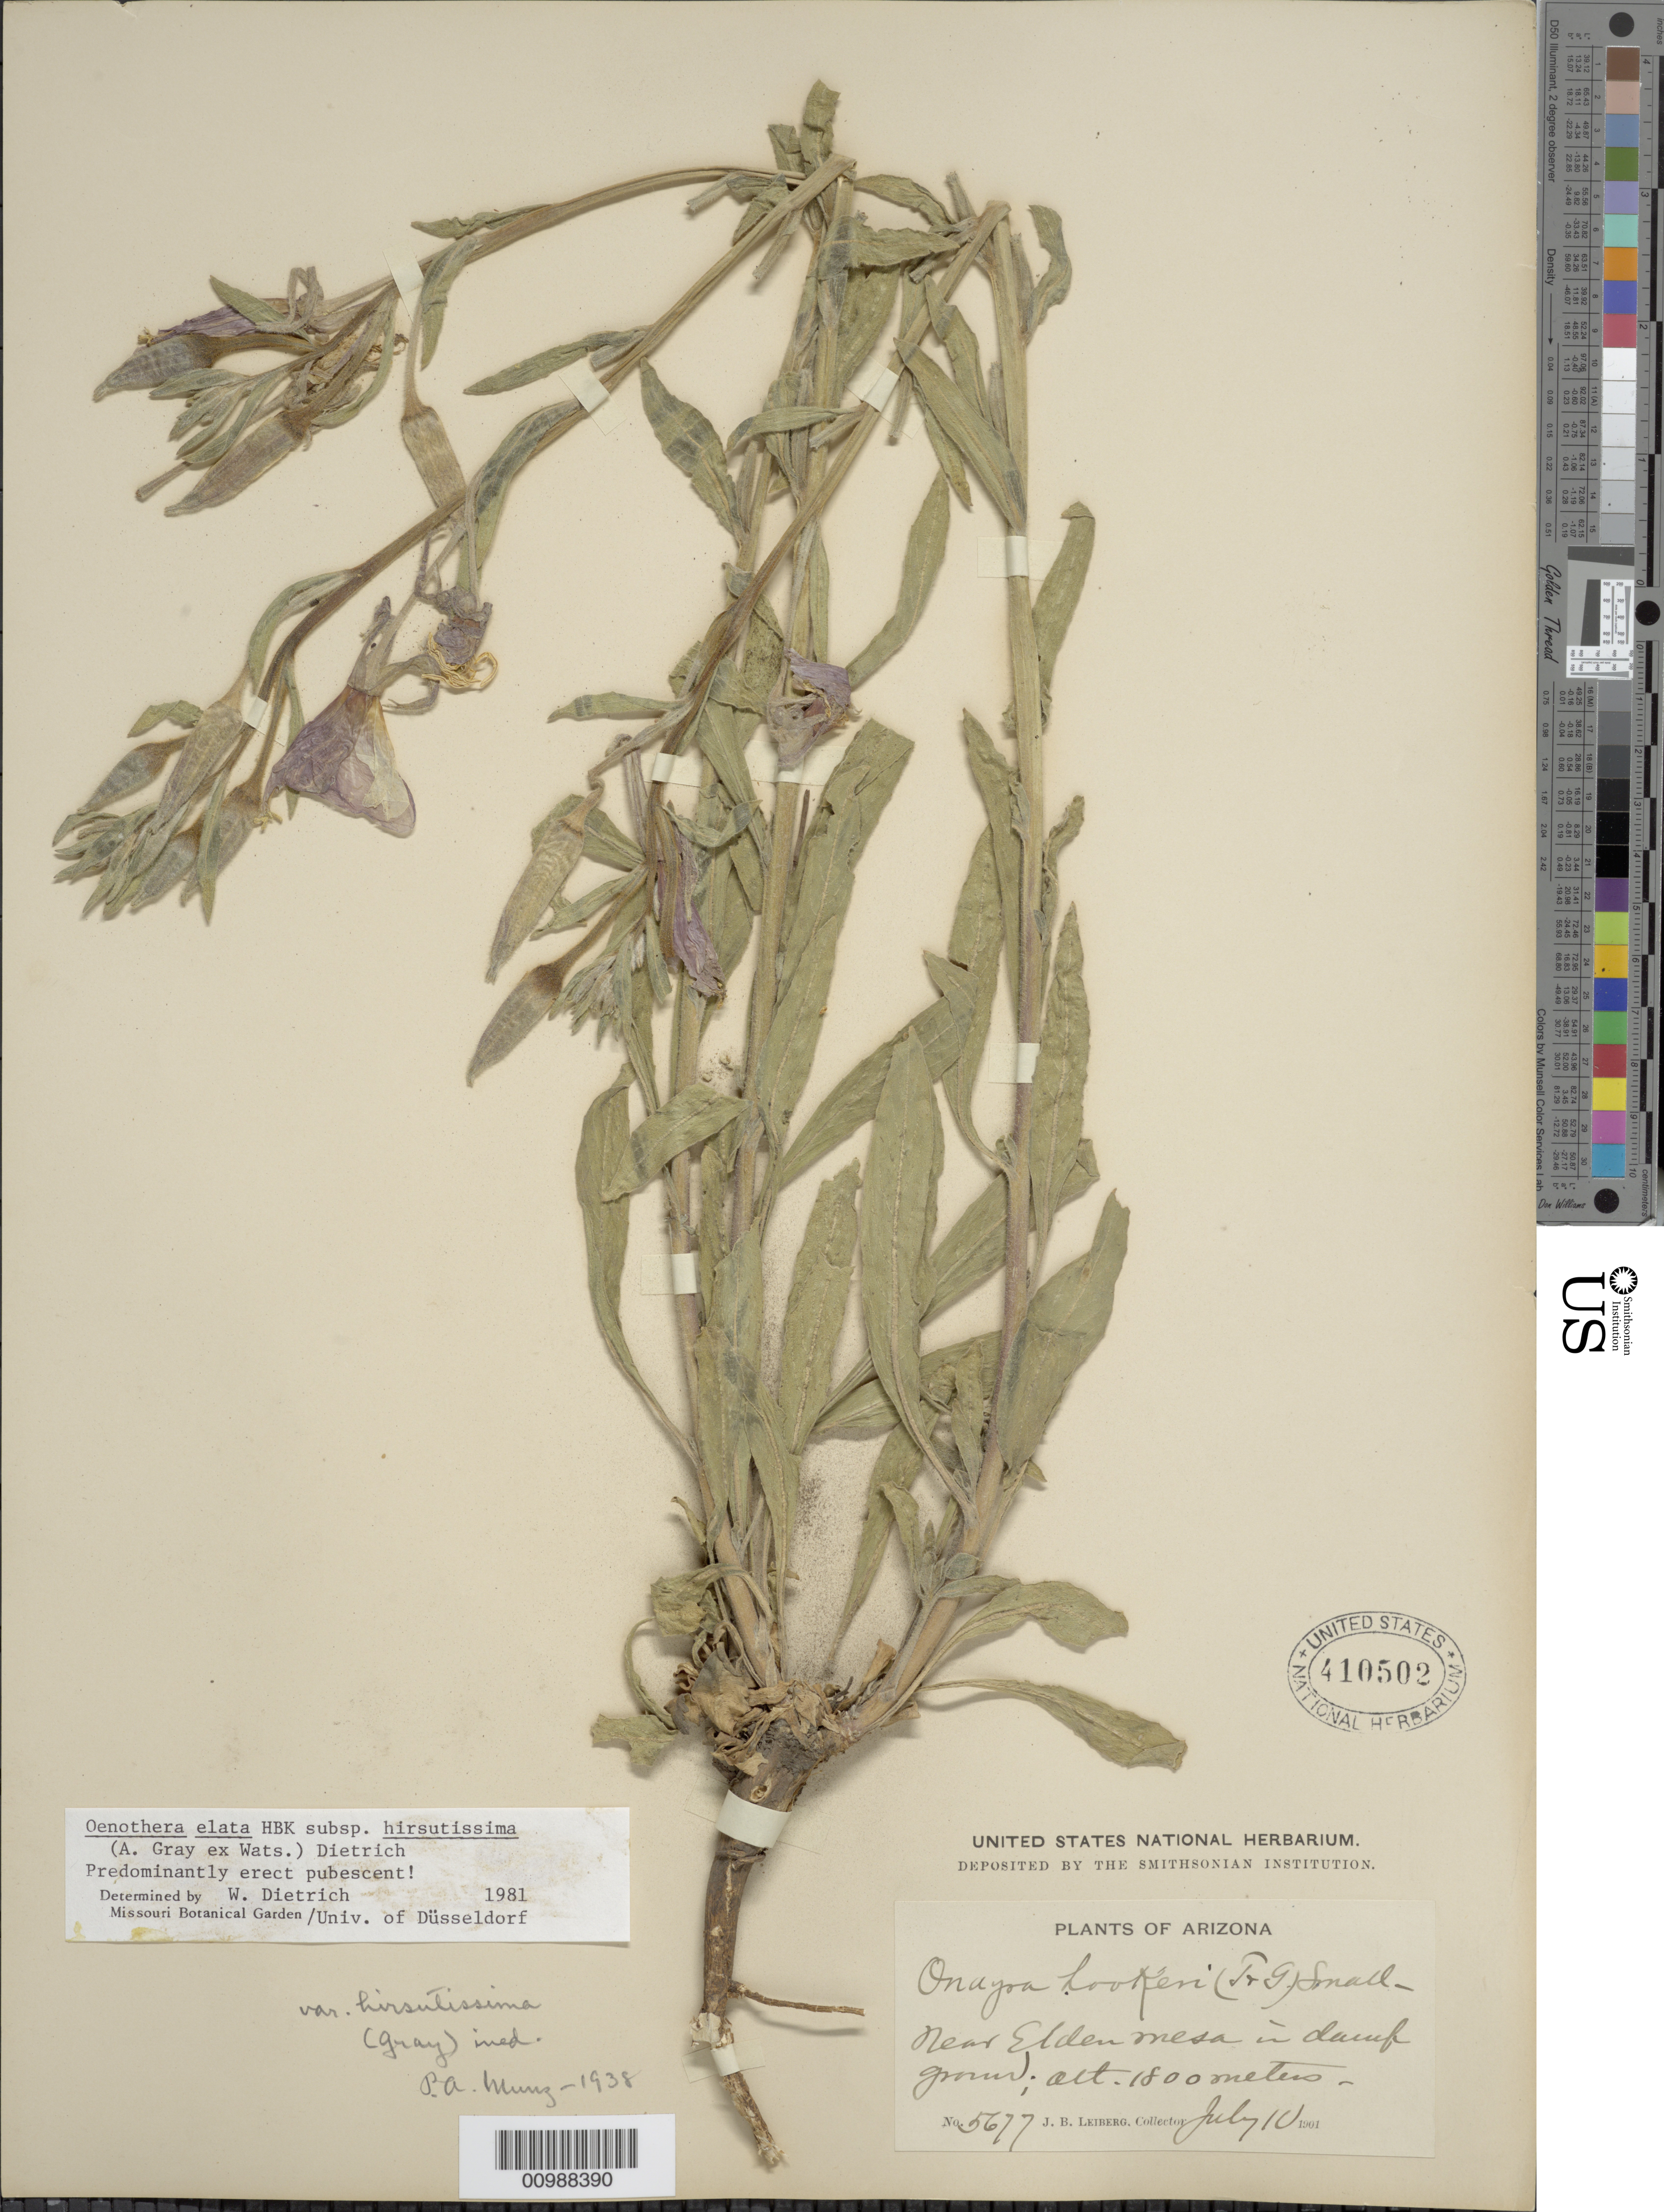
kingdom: Plantae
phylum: Tracheophyta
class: Magnoliopsida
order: Myrtales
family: Onagraceae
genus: Oenothera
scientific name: Oenothera elata subsp. hirsutissima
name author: (A. Gray ex S. Watson) W. Dietr.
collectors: J. Leiberg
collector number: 5677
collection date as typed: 10 Jul 1901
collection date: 1901-07-10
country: United States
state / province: Arizona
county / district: Maricopa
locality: Near Elden Mesa.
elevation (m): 1800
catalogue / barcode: US 410502